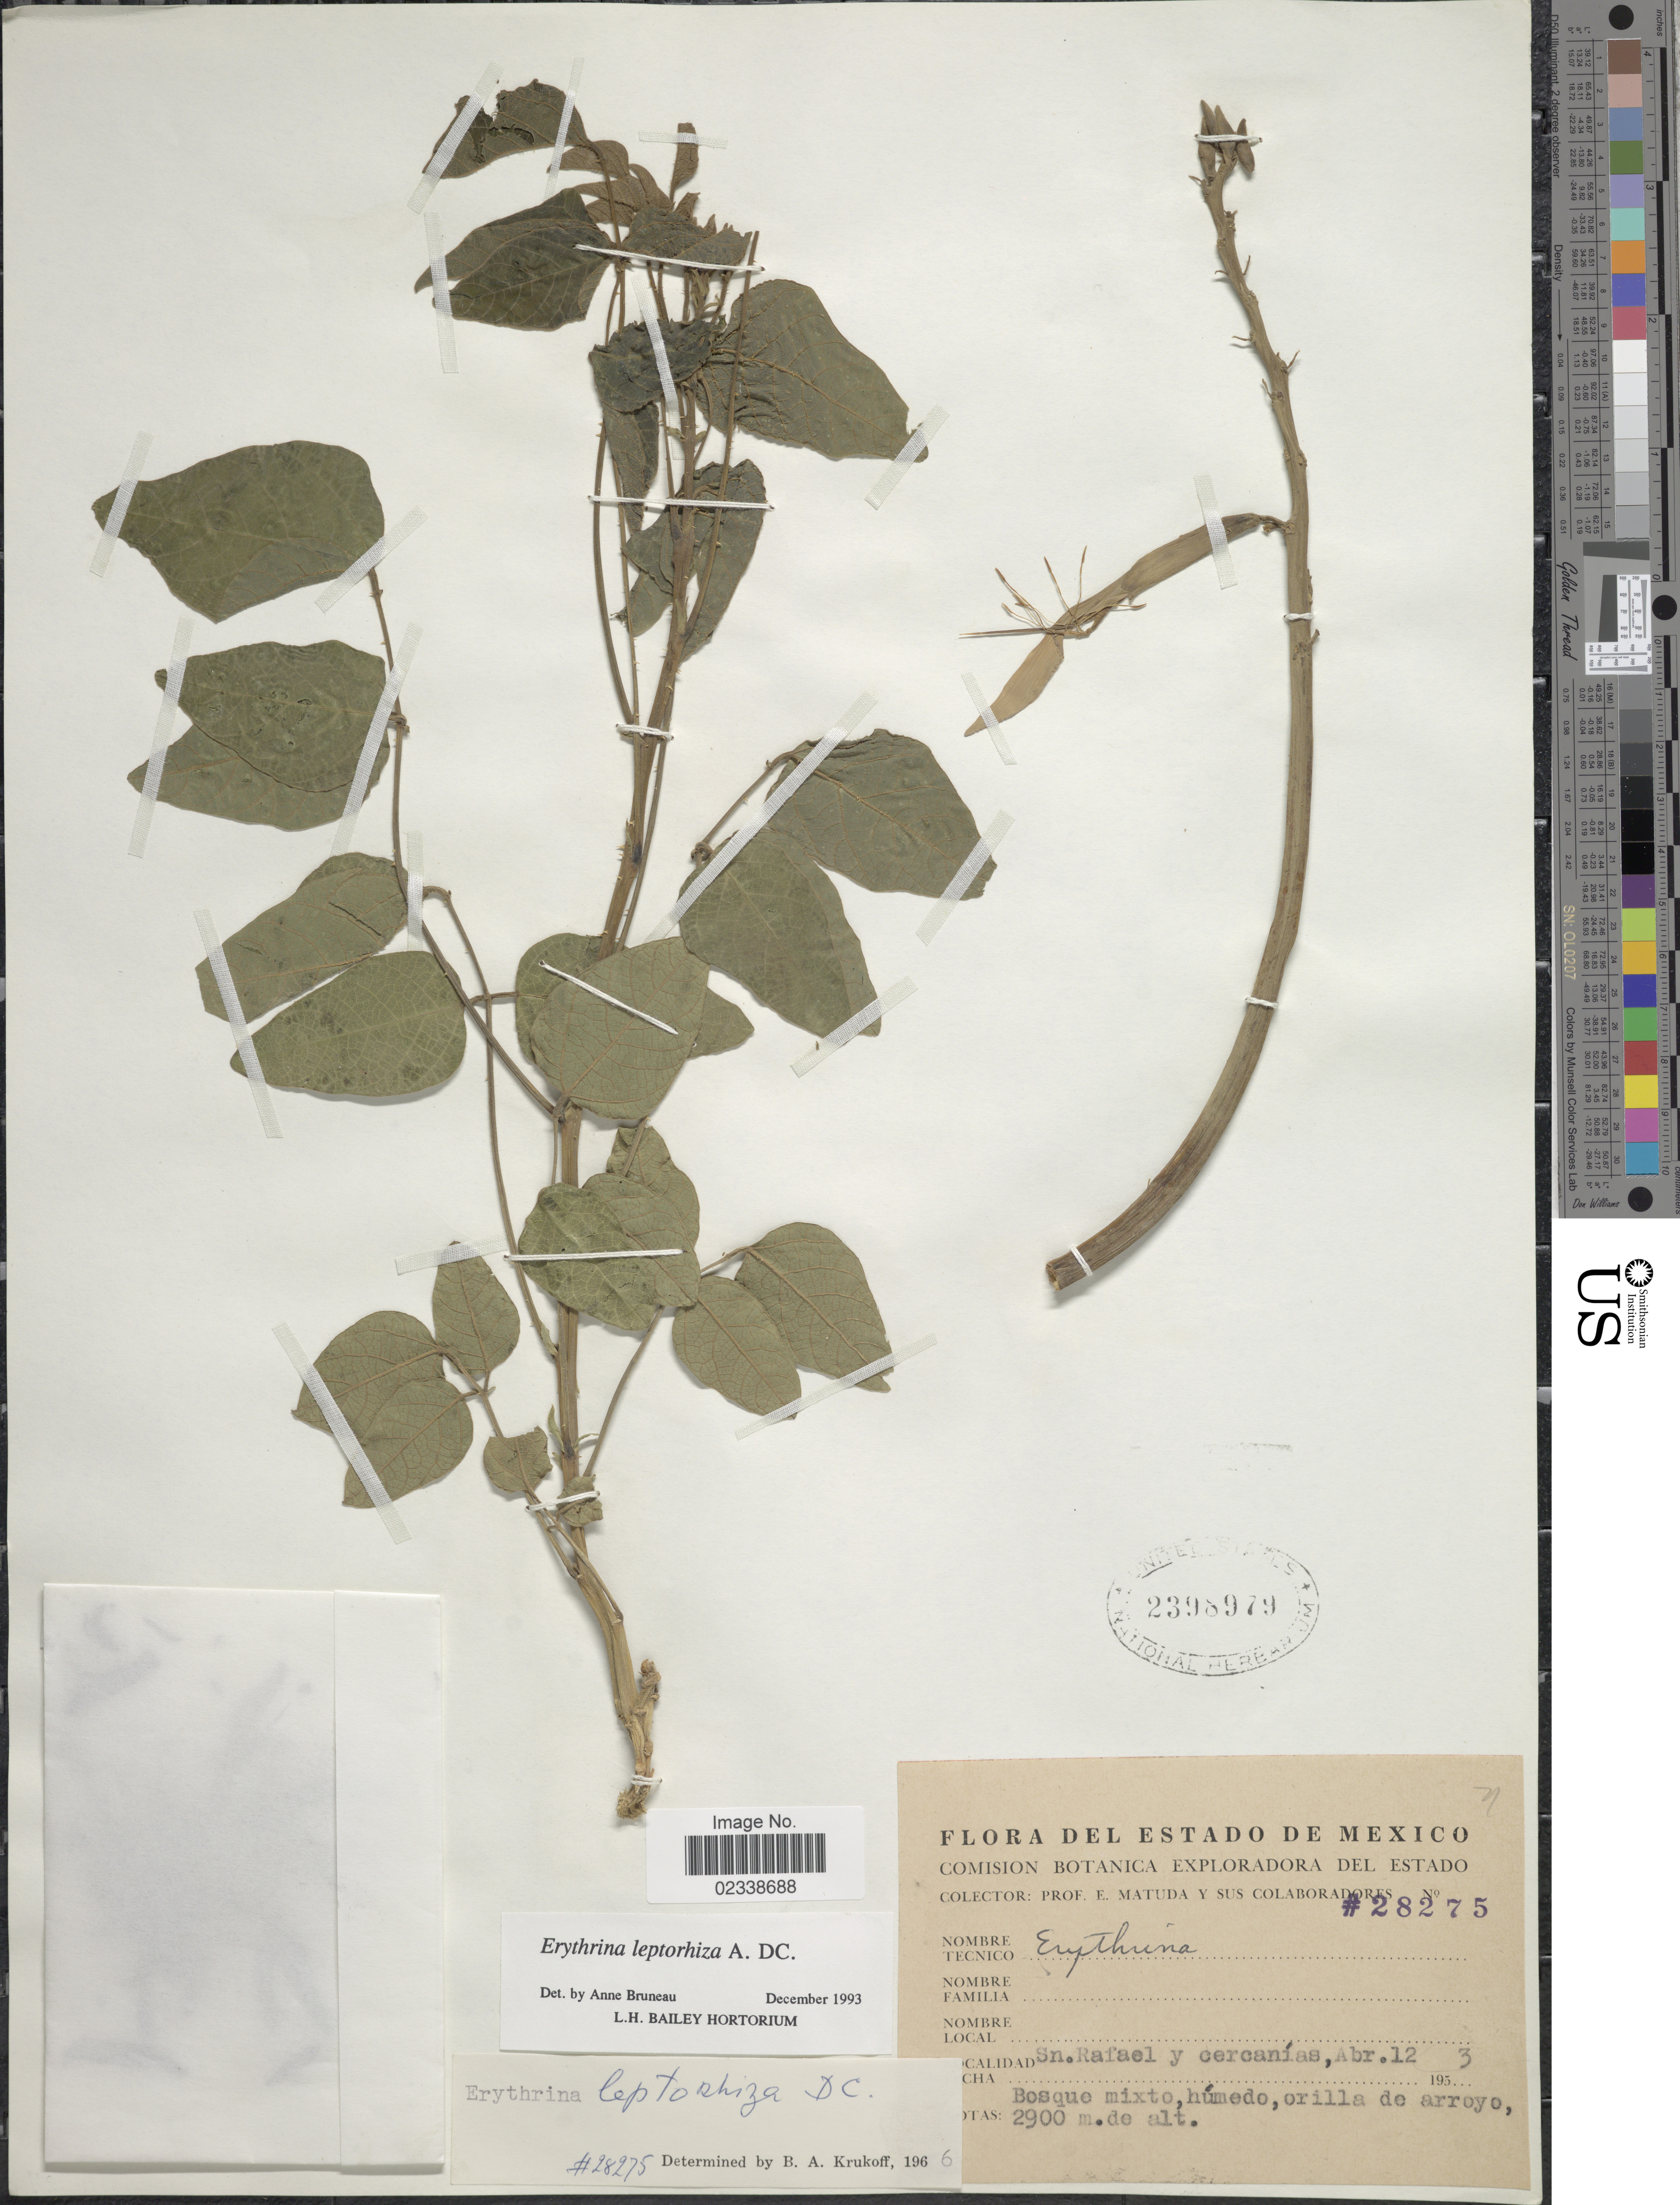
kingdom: Plantae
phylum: Tracheophyta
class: Magnoliopsida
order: Fabales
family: Fabaceae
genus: Erythrina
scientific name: Erythrina leptorhiza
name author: Moc. & Sessé ex DC.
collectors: E. Matuda & et al.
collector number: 28275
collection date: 1953-04-12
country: Mexico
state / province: México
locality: Sn. Rafael y cernanias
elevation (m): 2900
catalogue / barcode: US 2398979